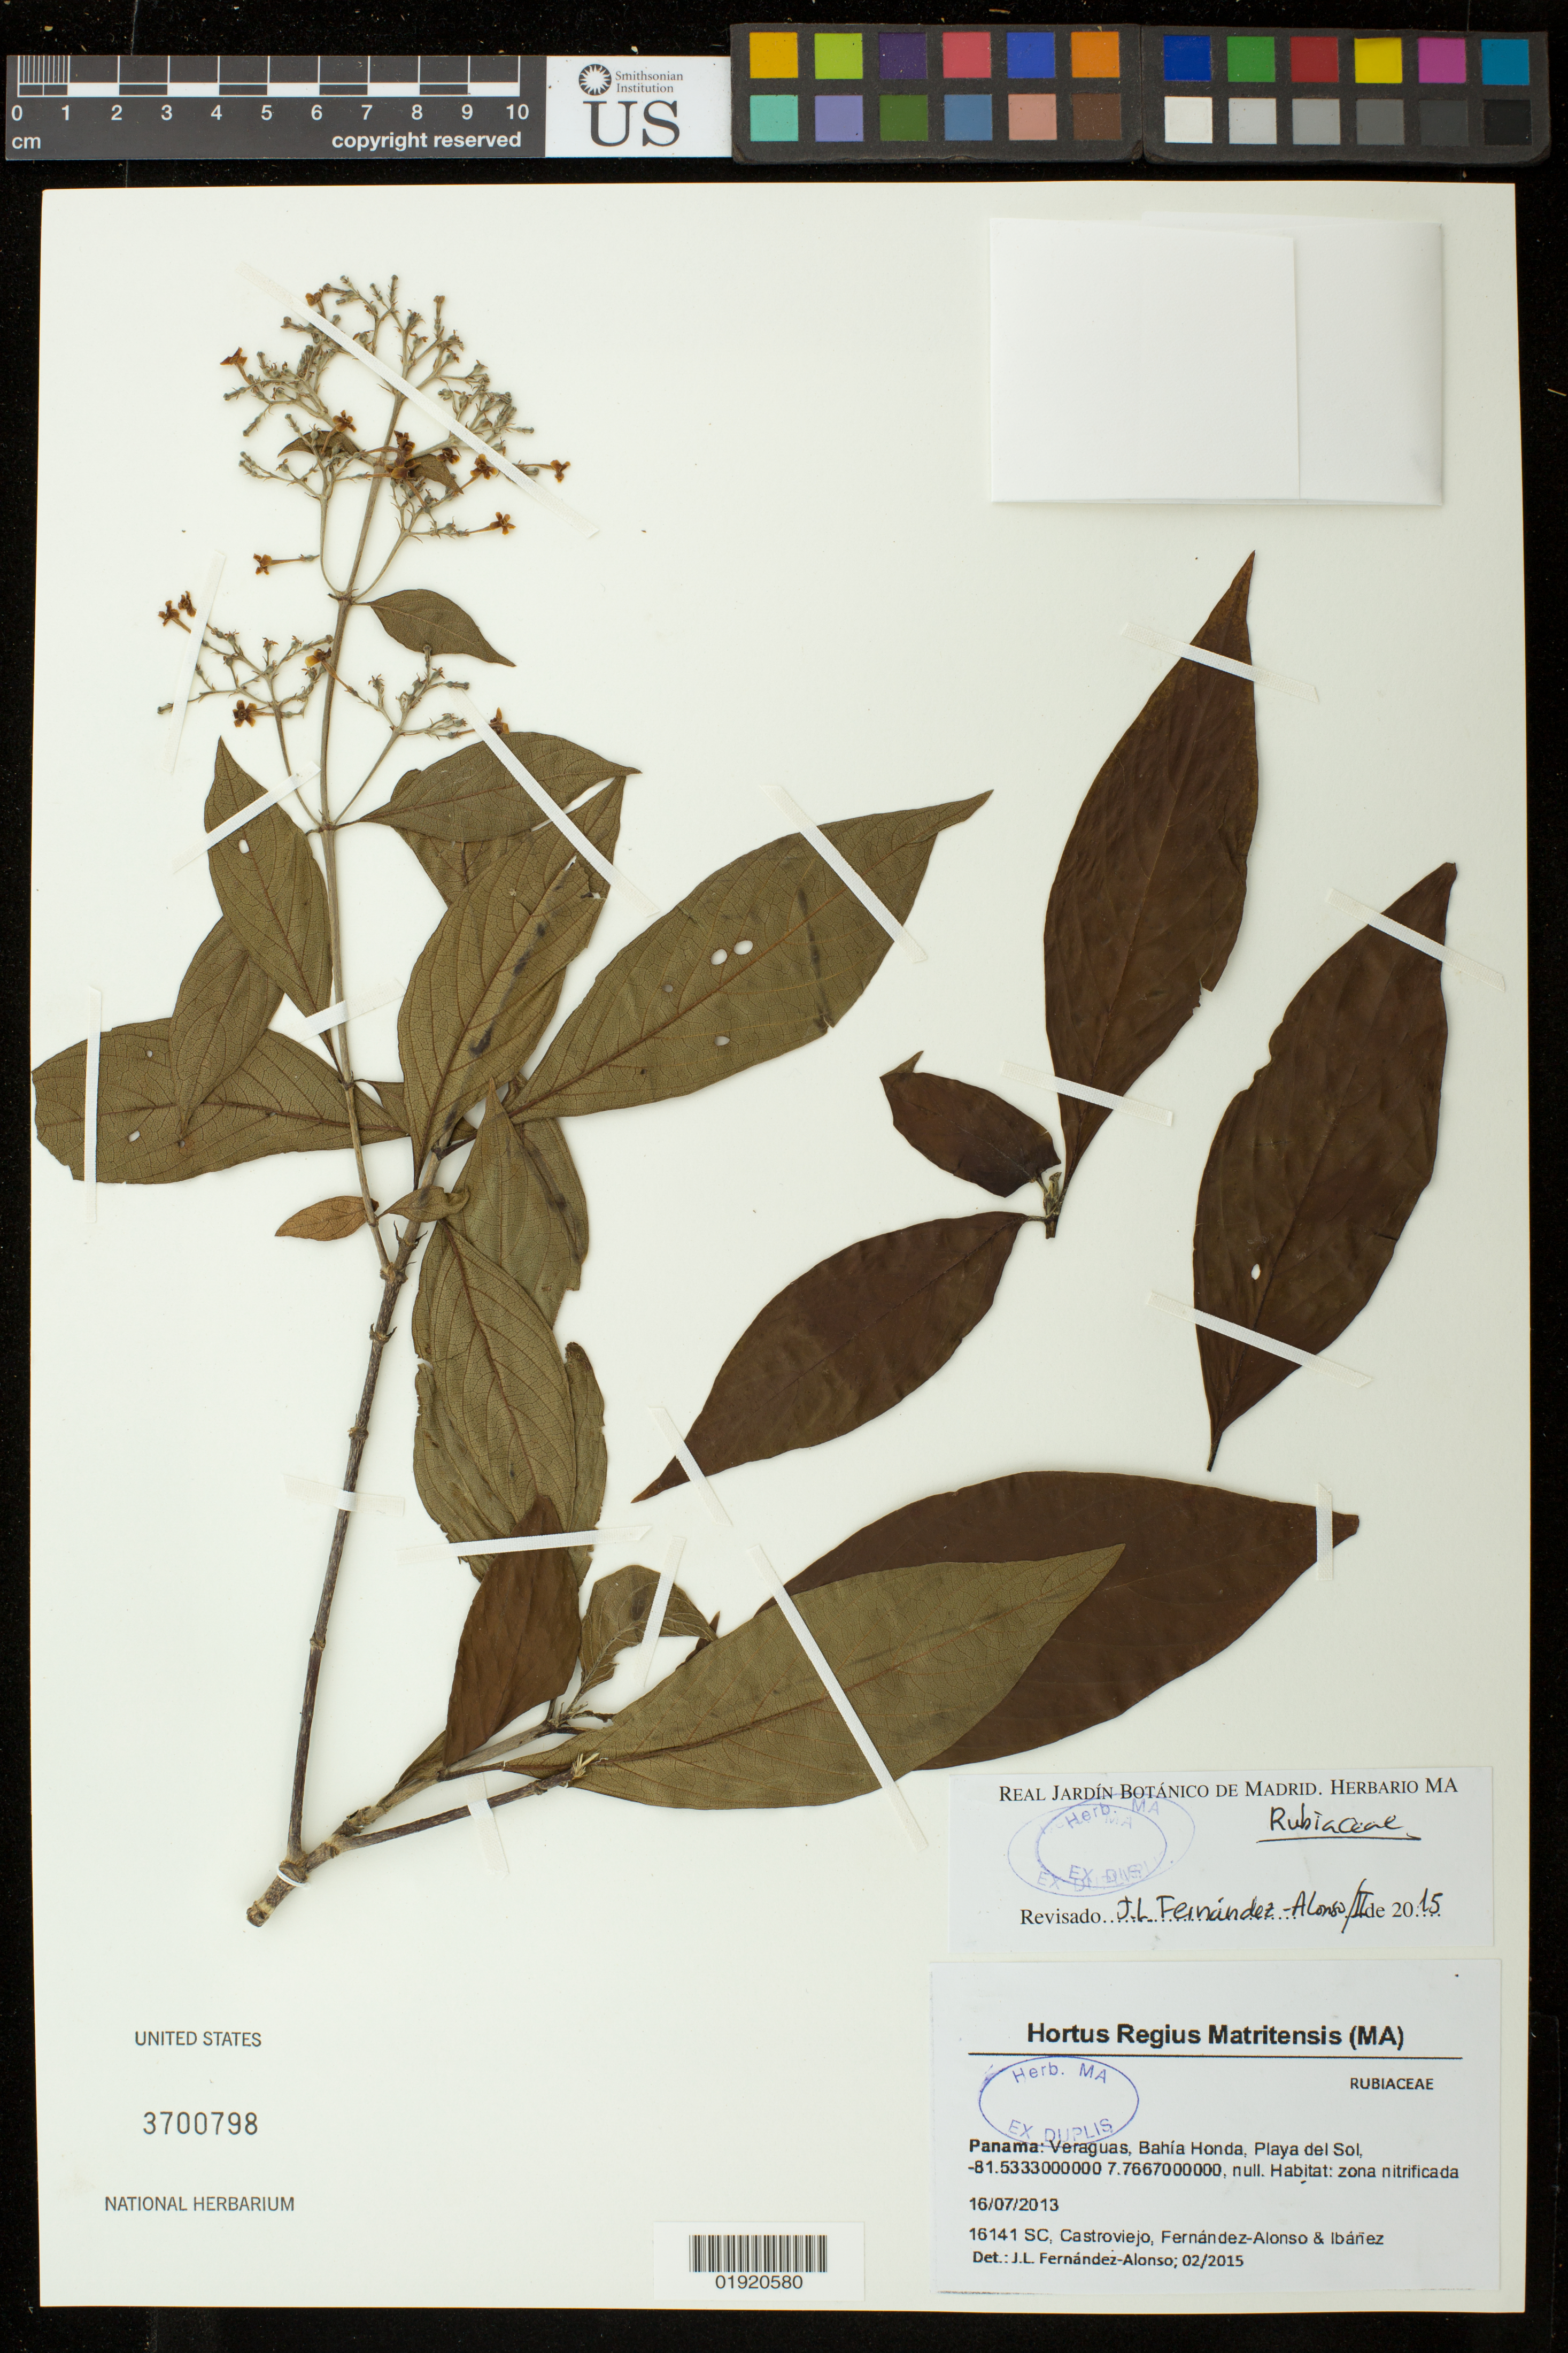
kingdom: Plantae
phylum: Tracheophyta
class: Magnoliopsida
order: Gentianales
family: Rubiaceae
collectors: Castroviejo, --, J. L. Fernández-Alonso & Ibáñez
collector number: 16141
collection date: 2013-07-16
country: Panama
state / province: Veraguas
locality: Panama: Veraguas, Bahia Honda, Playa del Sol.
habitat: Zona nitrificada.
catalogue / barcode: US 3700798